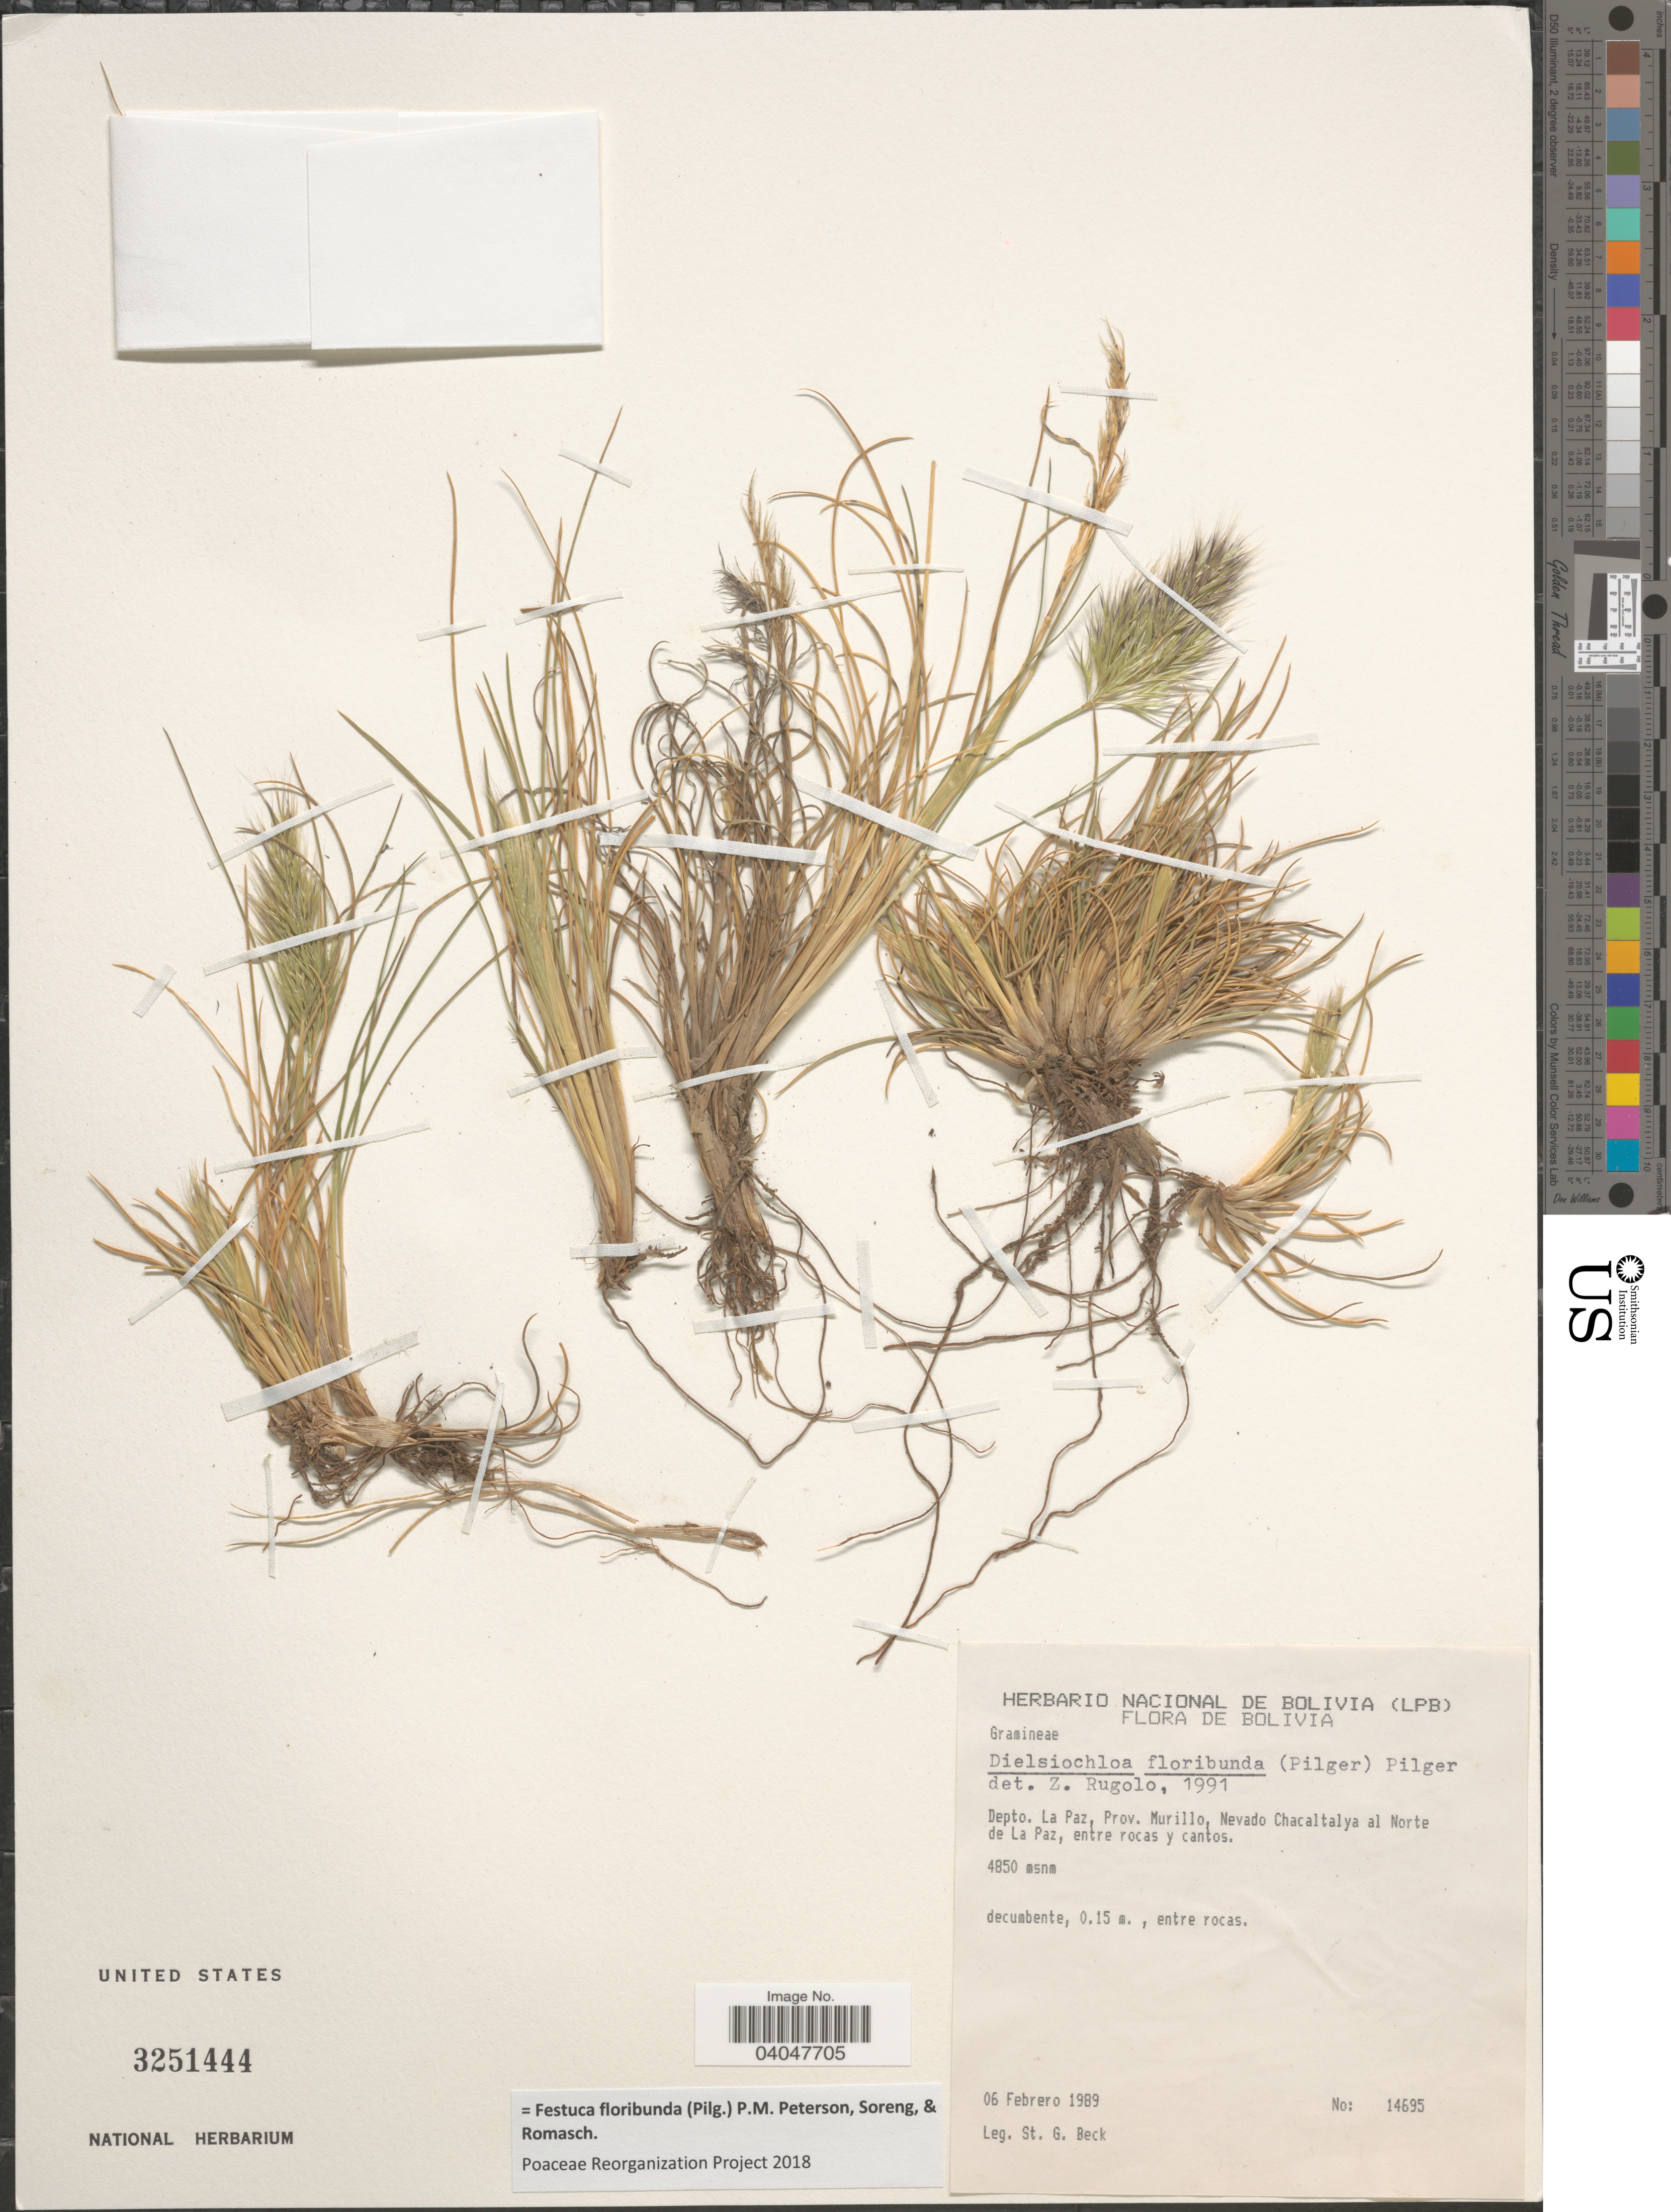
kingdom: Plantae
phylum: Tracheophyta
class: Liliopsida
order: Poales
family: Poaceae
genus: Festuca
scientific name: Festuca floribunda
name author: (Pilg.) P.M. Peterson et al.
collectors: S. G. Beck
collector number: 14695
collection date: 1989-02-06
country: Bolivia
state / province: La Paz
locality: Depto. La Paz, Prov. Murillo, Nevado Chacaltalya al Norte de La Paz, entre rocas y cantos.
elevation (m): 4850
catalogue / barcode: US 3251444